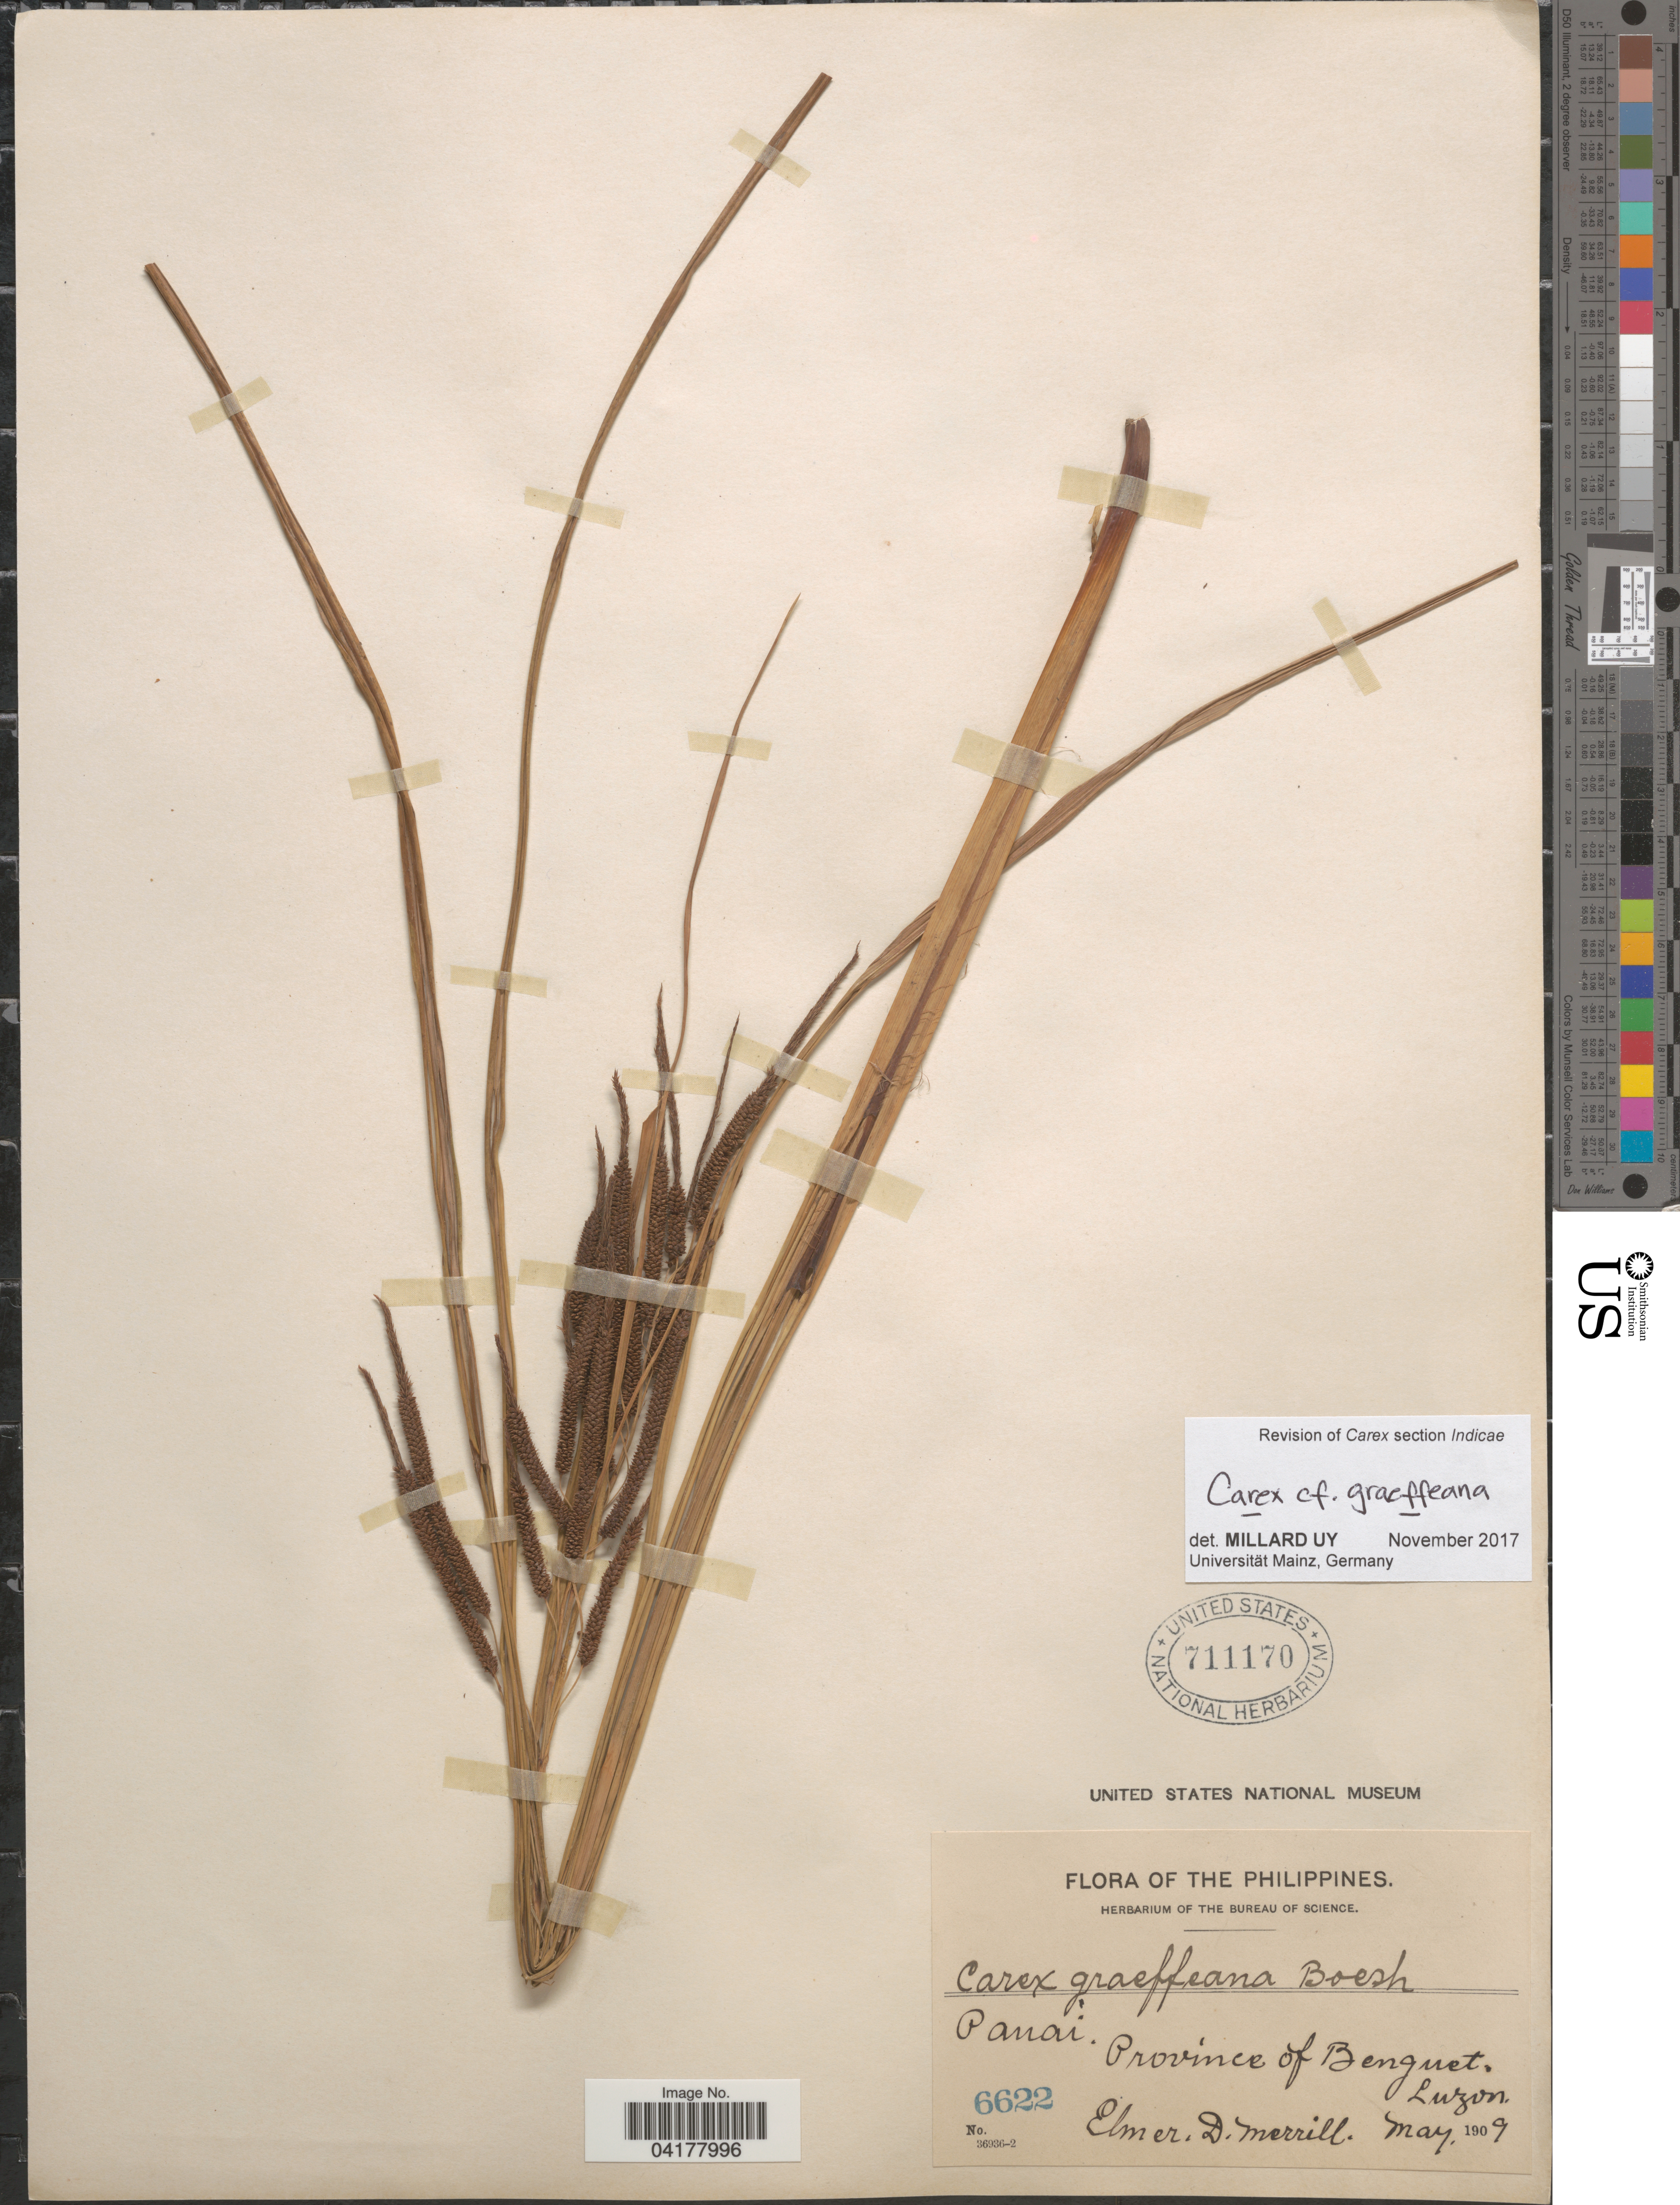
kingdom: Plantae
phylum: Tracheophyta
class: Liliopsida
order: Poales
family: Cyperaceae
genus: Carex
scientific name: Carex graeffeana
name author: Boeckeler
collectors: E. D. Merrill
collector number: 6622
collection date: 1909-05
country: Philippines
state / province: Cordillera (Administrative Region)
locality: Pauai. Province of Benguet. Luzon.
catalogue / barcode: US 711170